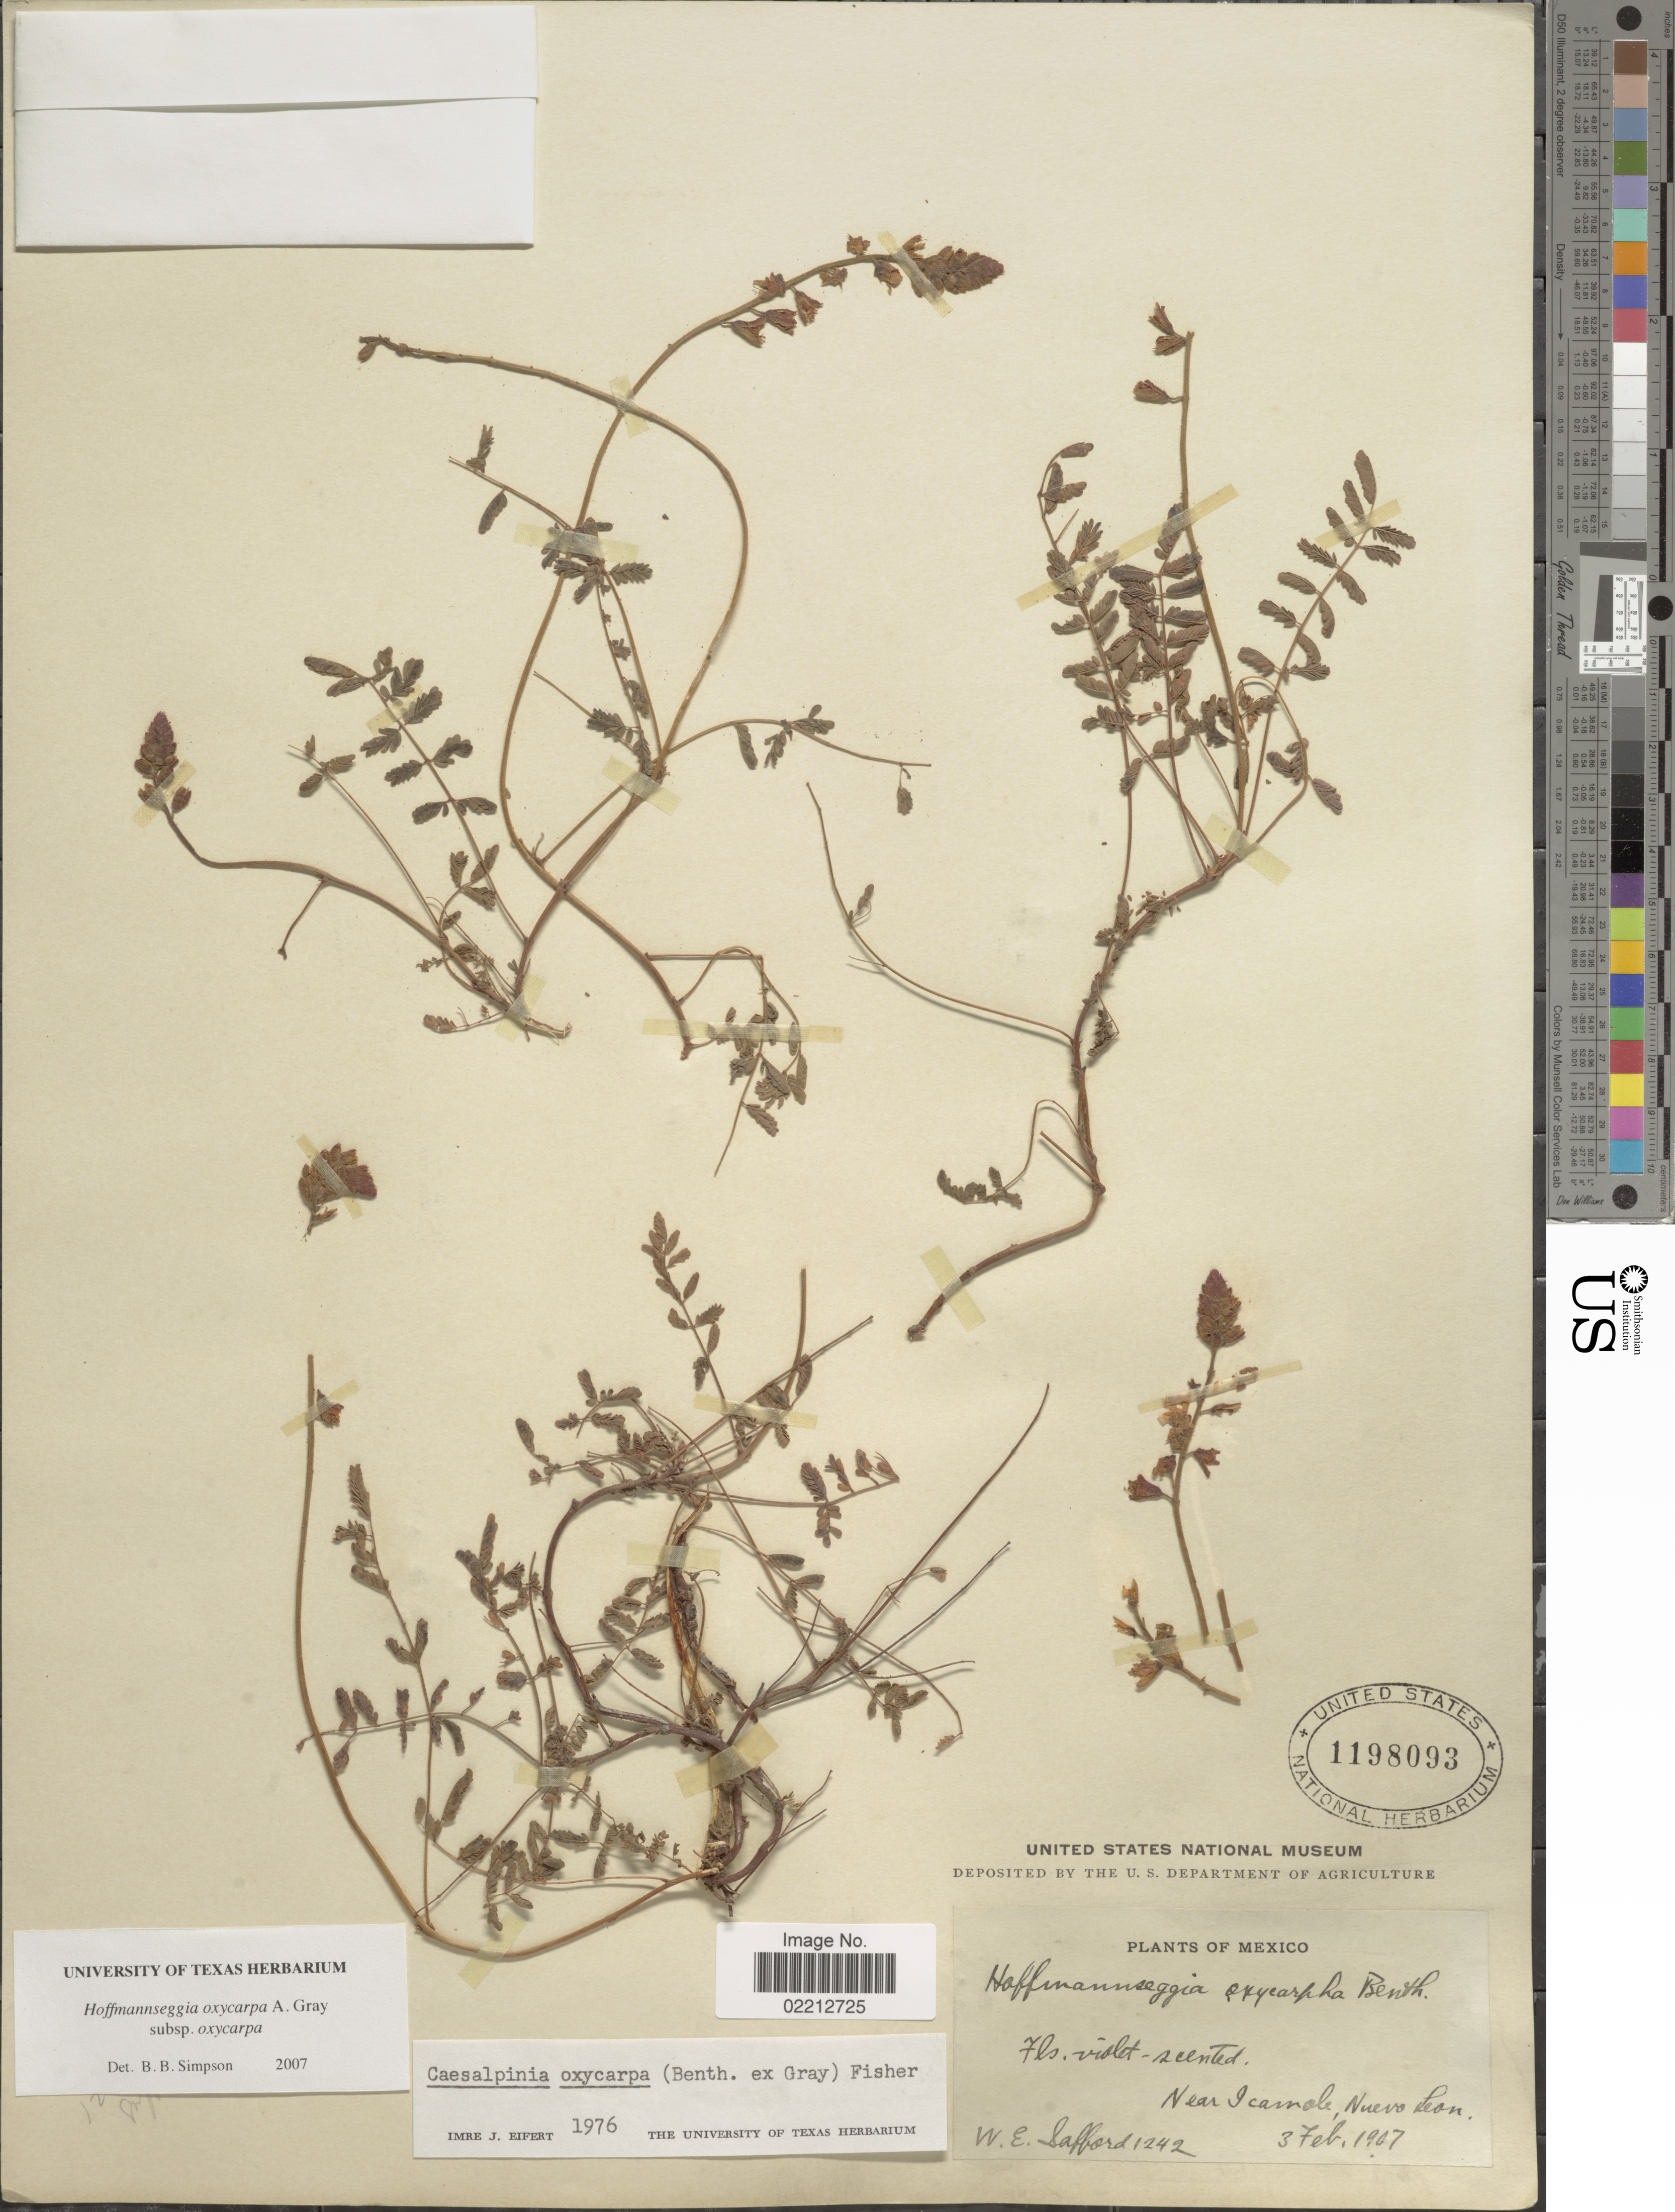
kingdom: Plantae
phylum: Tracheophyta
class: Magnoliopsida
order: Fabales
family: Fabaceae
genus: Hoffmannseggia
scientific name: Hoffmannseggia oxycarpa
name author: Benth.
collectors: W. E. Safford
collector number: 1242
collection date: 1907-02-03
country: Mexico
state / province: Nuevo León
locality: Near Icamole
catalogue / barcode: US 1198093